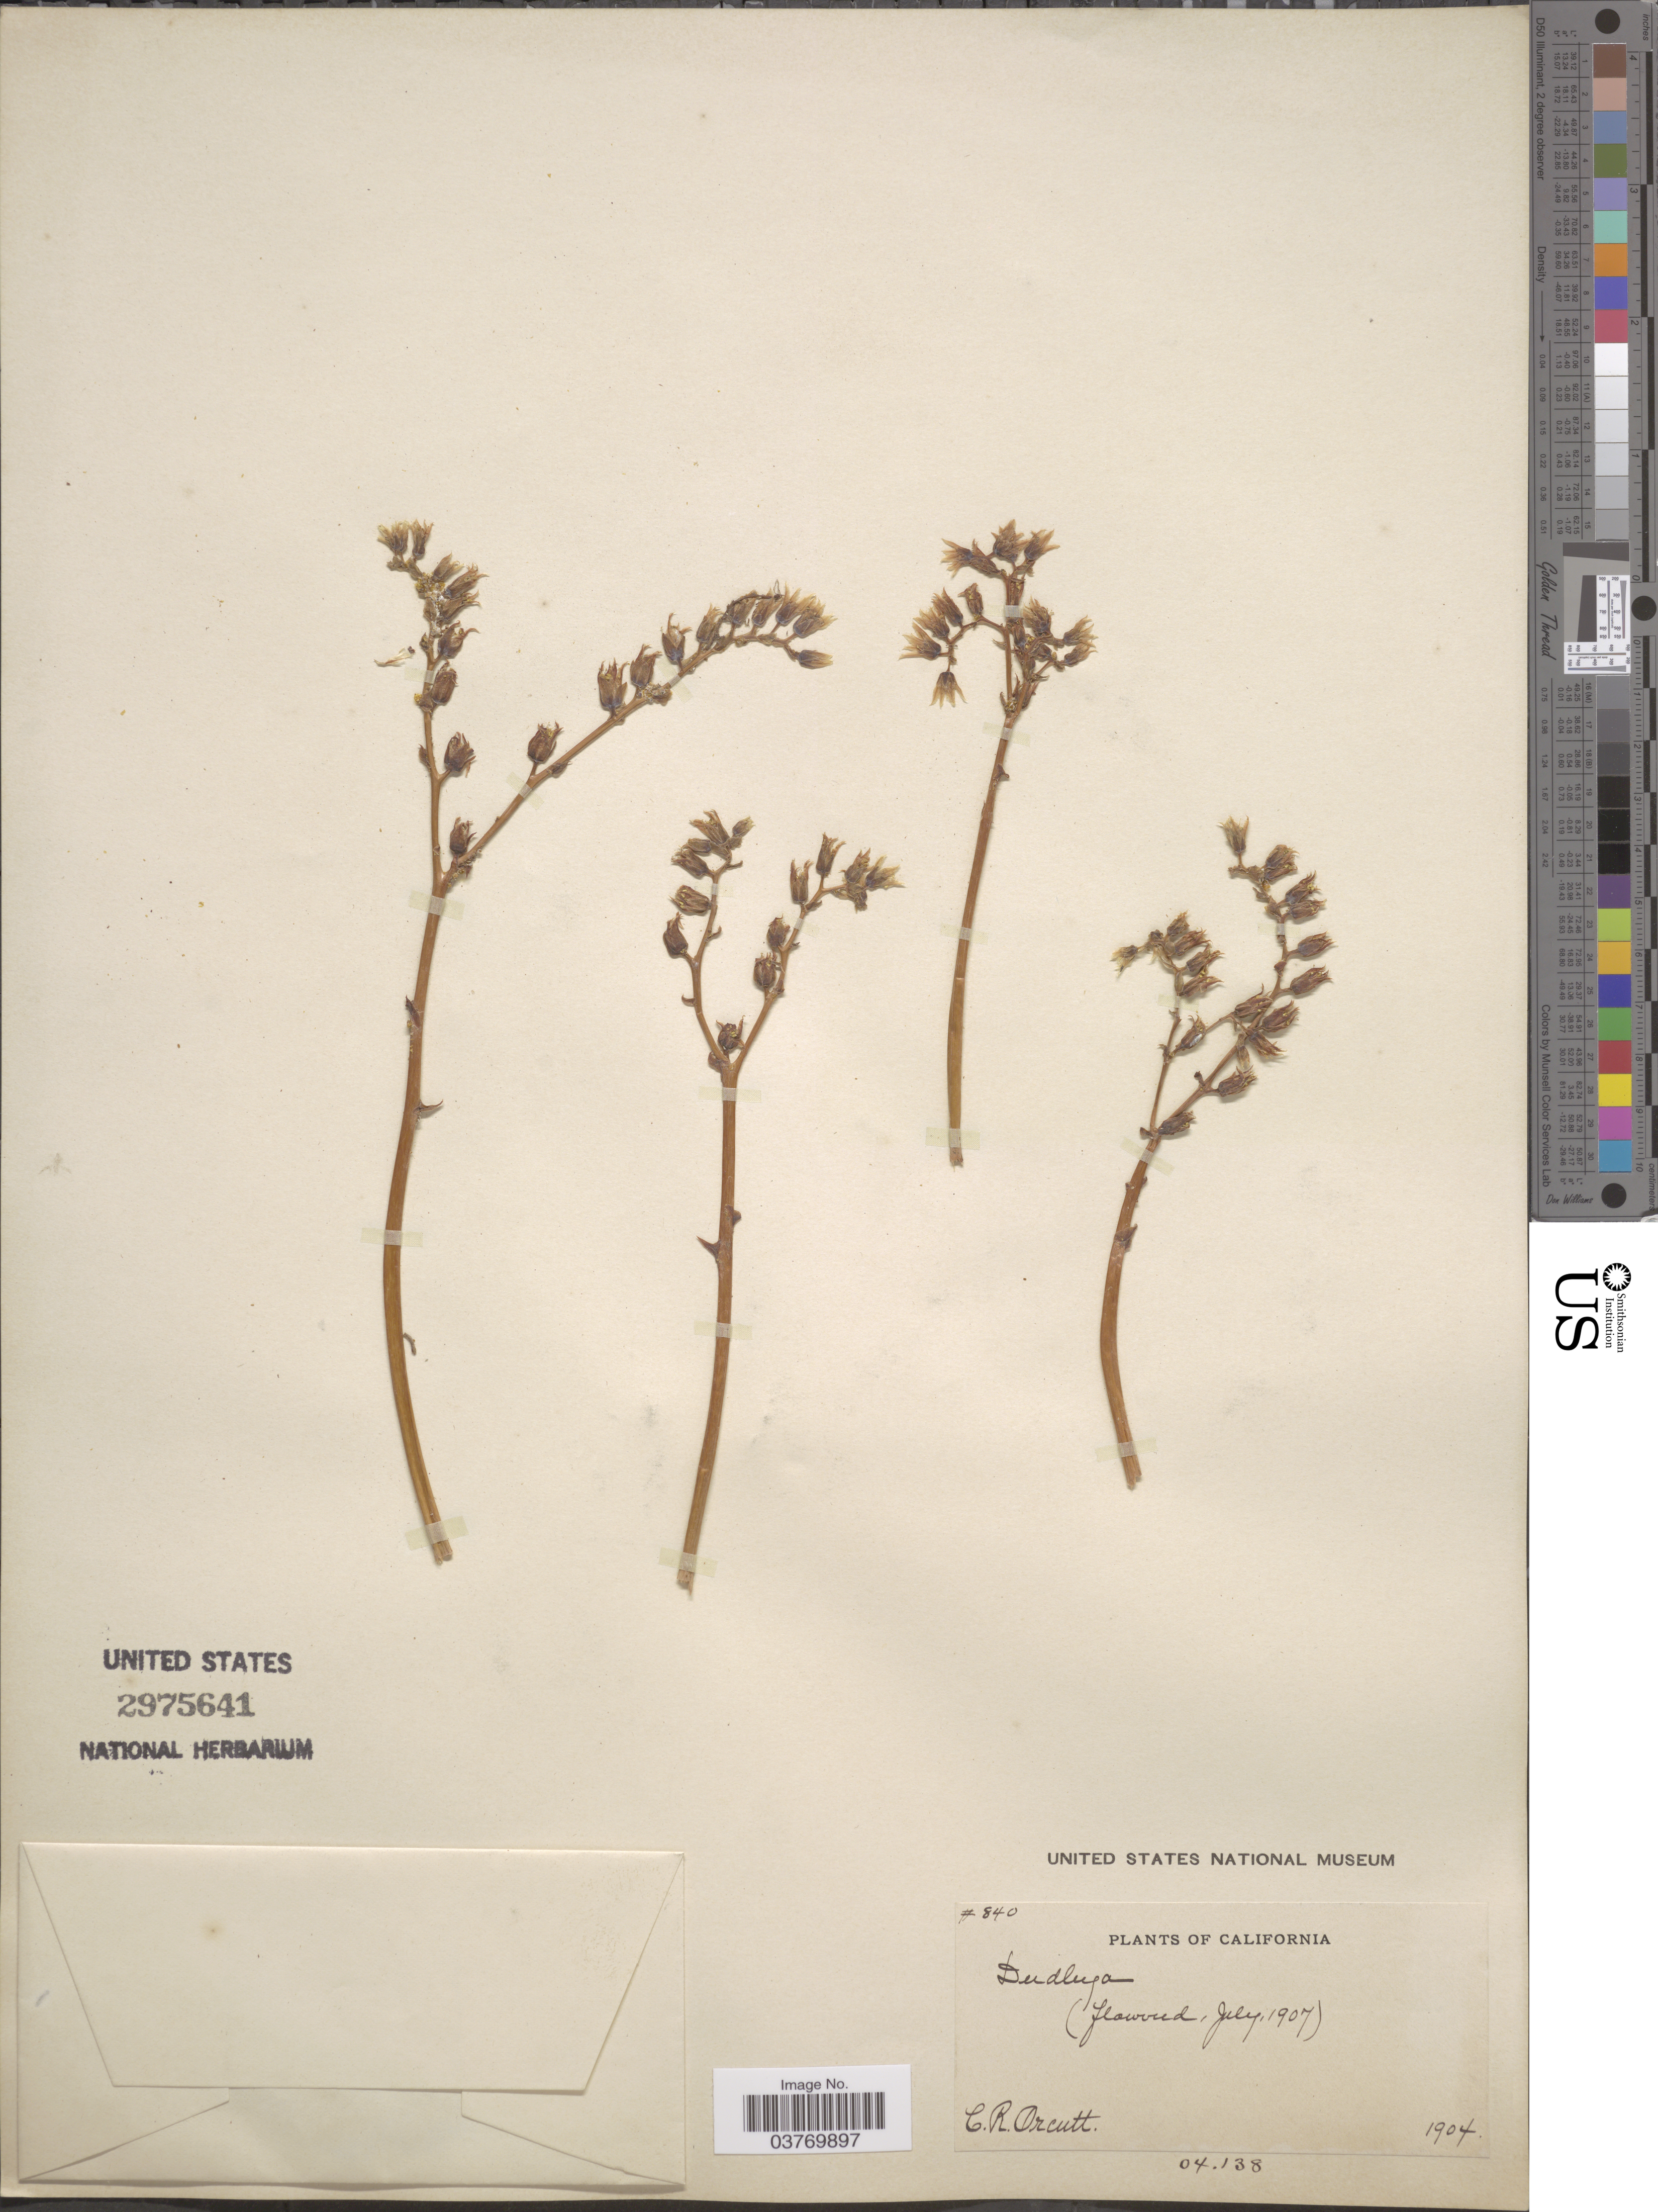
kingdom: Plantae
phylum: Tracheophyta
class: Magnoliopsida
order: Saxifragales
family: Crassulaceae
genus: Dudleya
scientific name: Dudleya sp.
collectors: C. R. Orcutt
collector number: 840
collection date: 1904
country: United States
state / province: California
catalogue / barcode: US 2975641